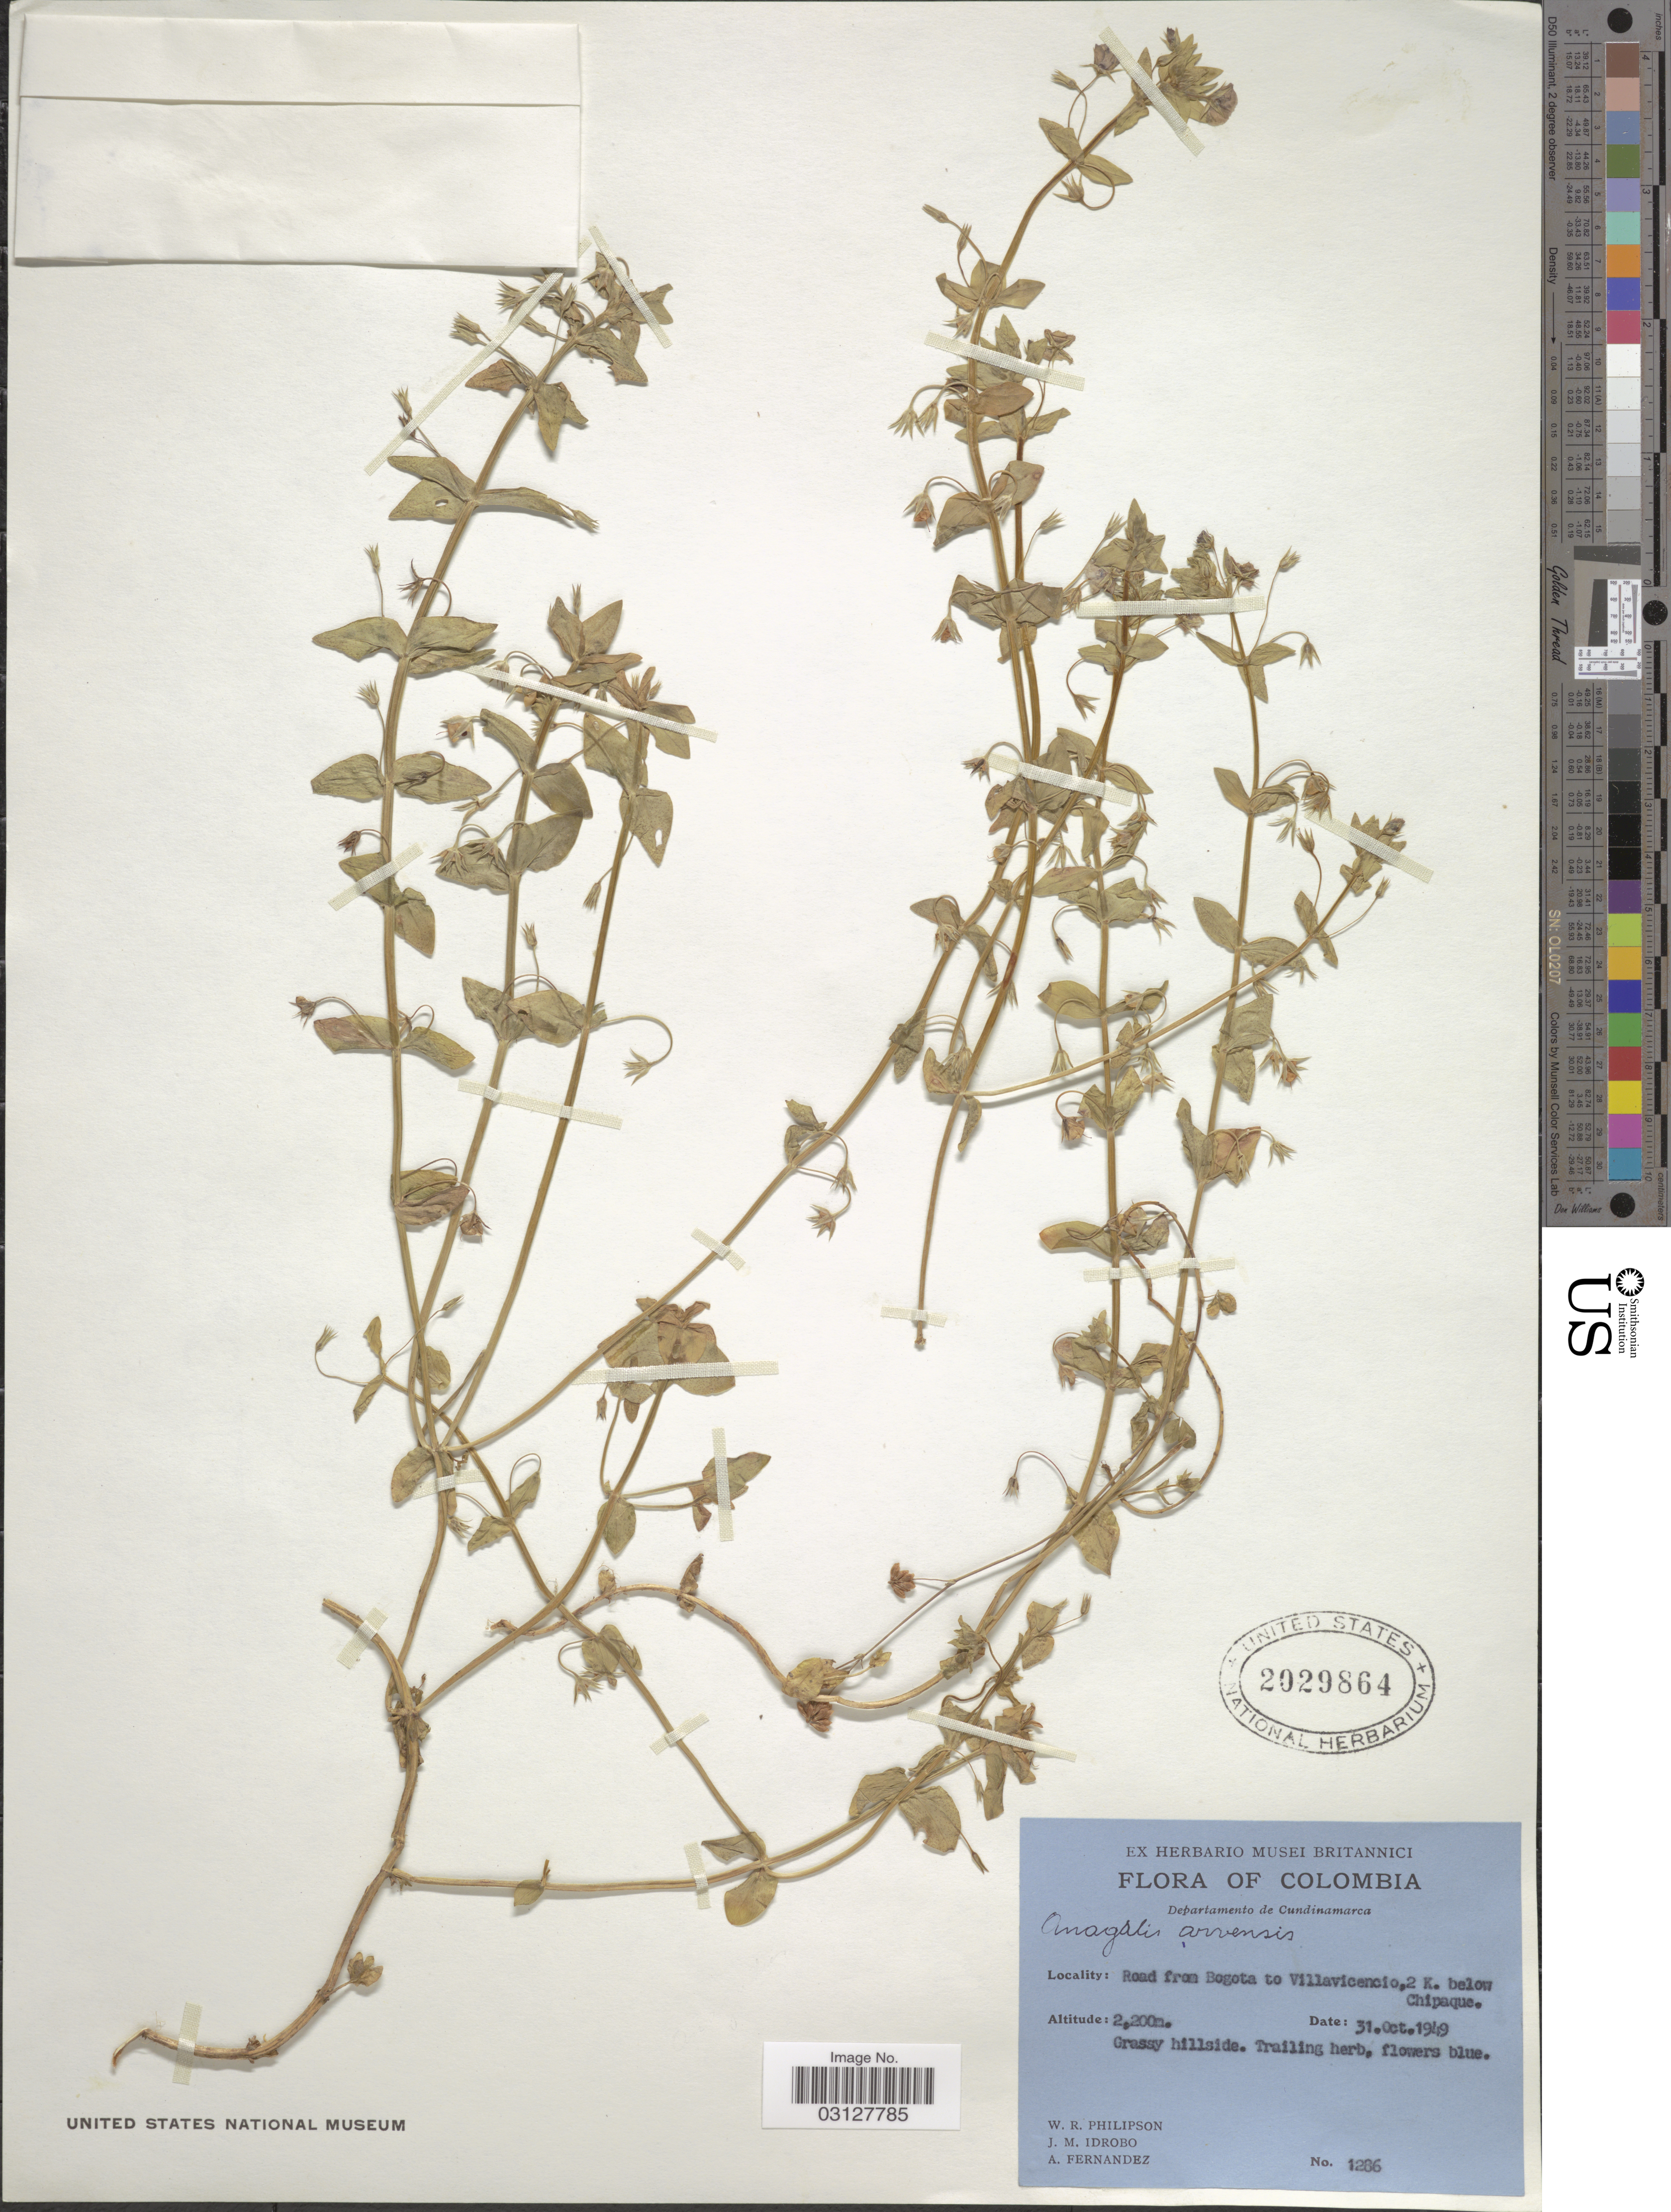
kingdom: Plantae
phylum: Tracheophyta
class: Magnoliopsida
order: Ericales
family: Primulaceae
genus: Anagallis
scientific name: Anagallis arvensis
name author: L.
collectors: W. R. Philipson, J. M. Idrobo & A. Fernandez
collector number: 1286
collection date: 1949-10-31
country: Colombia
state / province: Cundinamarca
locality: Departamento de Cundinamarca, Road from Bogota to Villavicencio, 2 K. below Chipaque.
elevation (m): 2200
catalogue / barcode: US 2029864